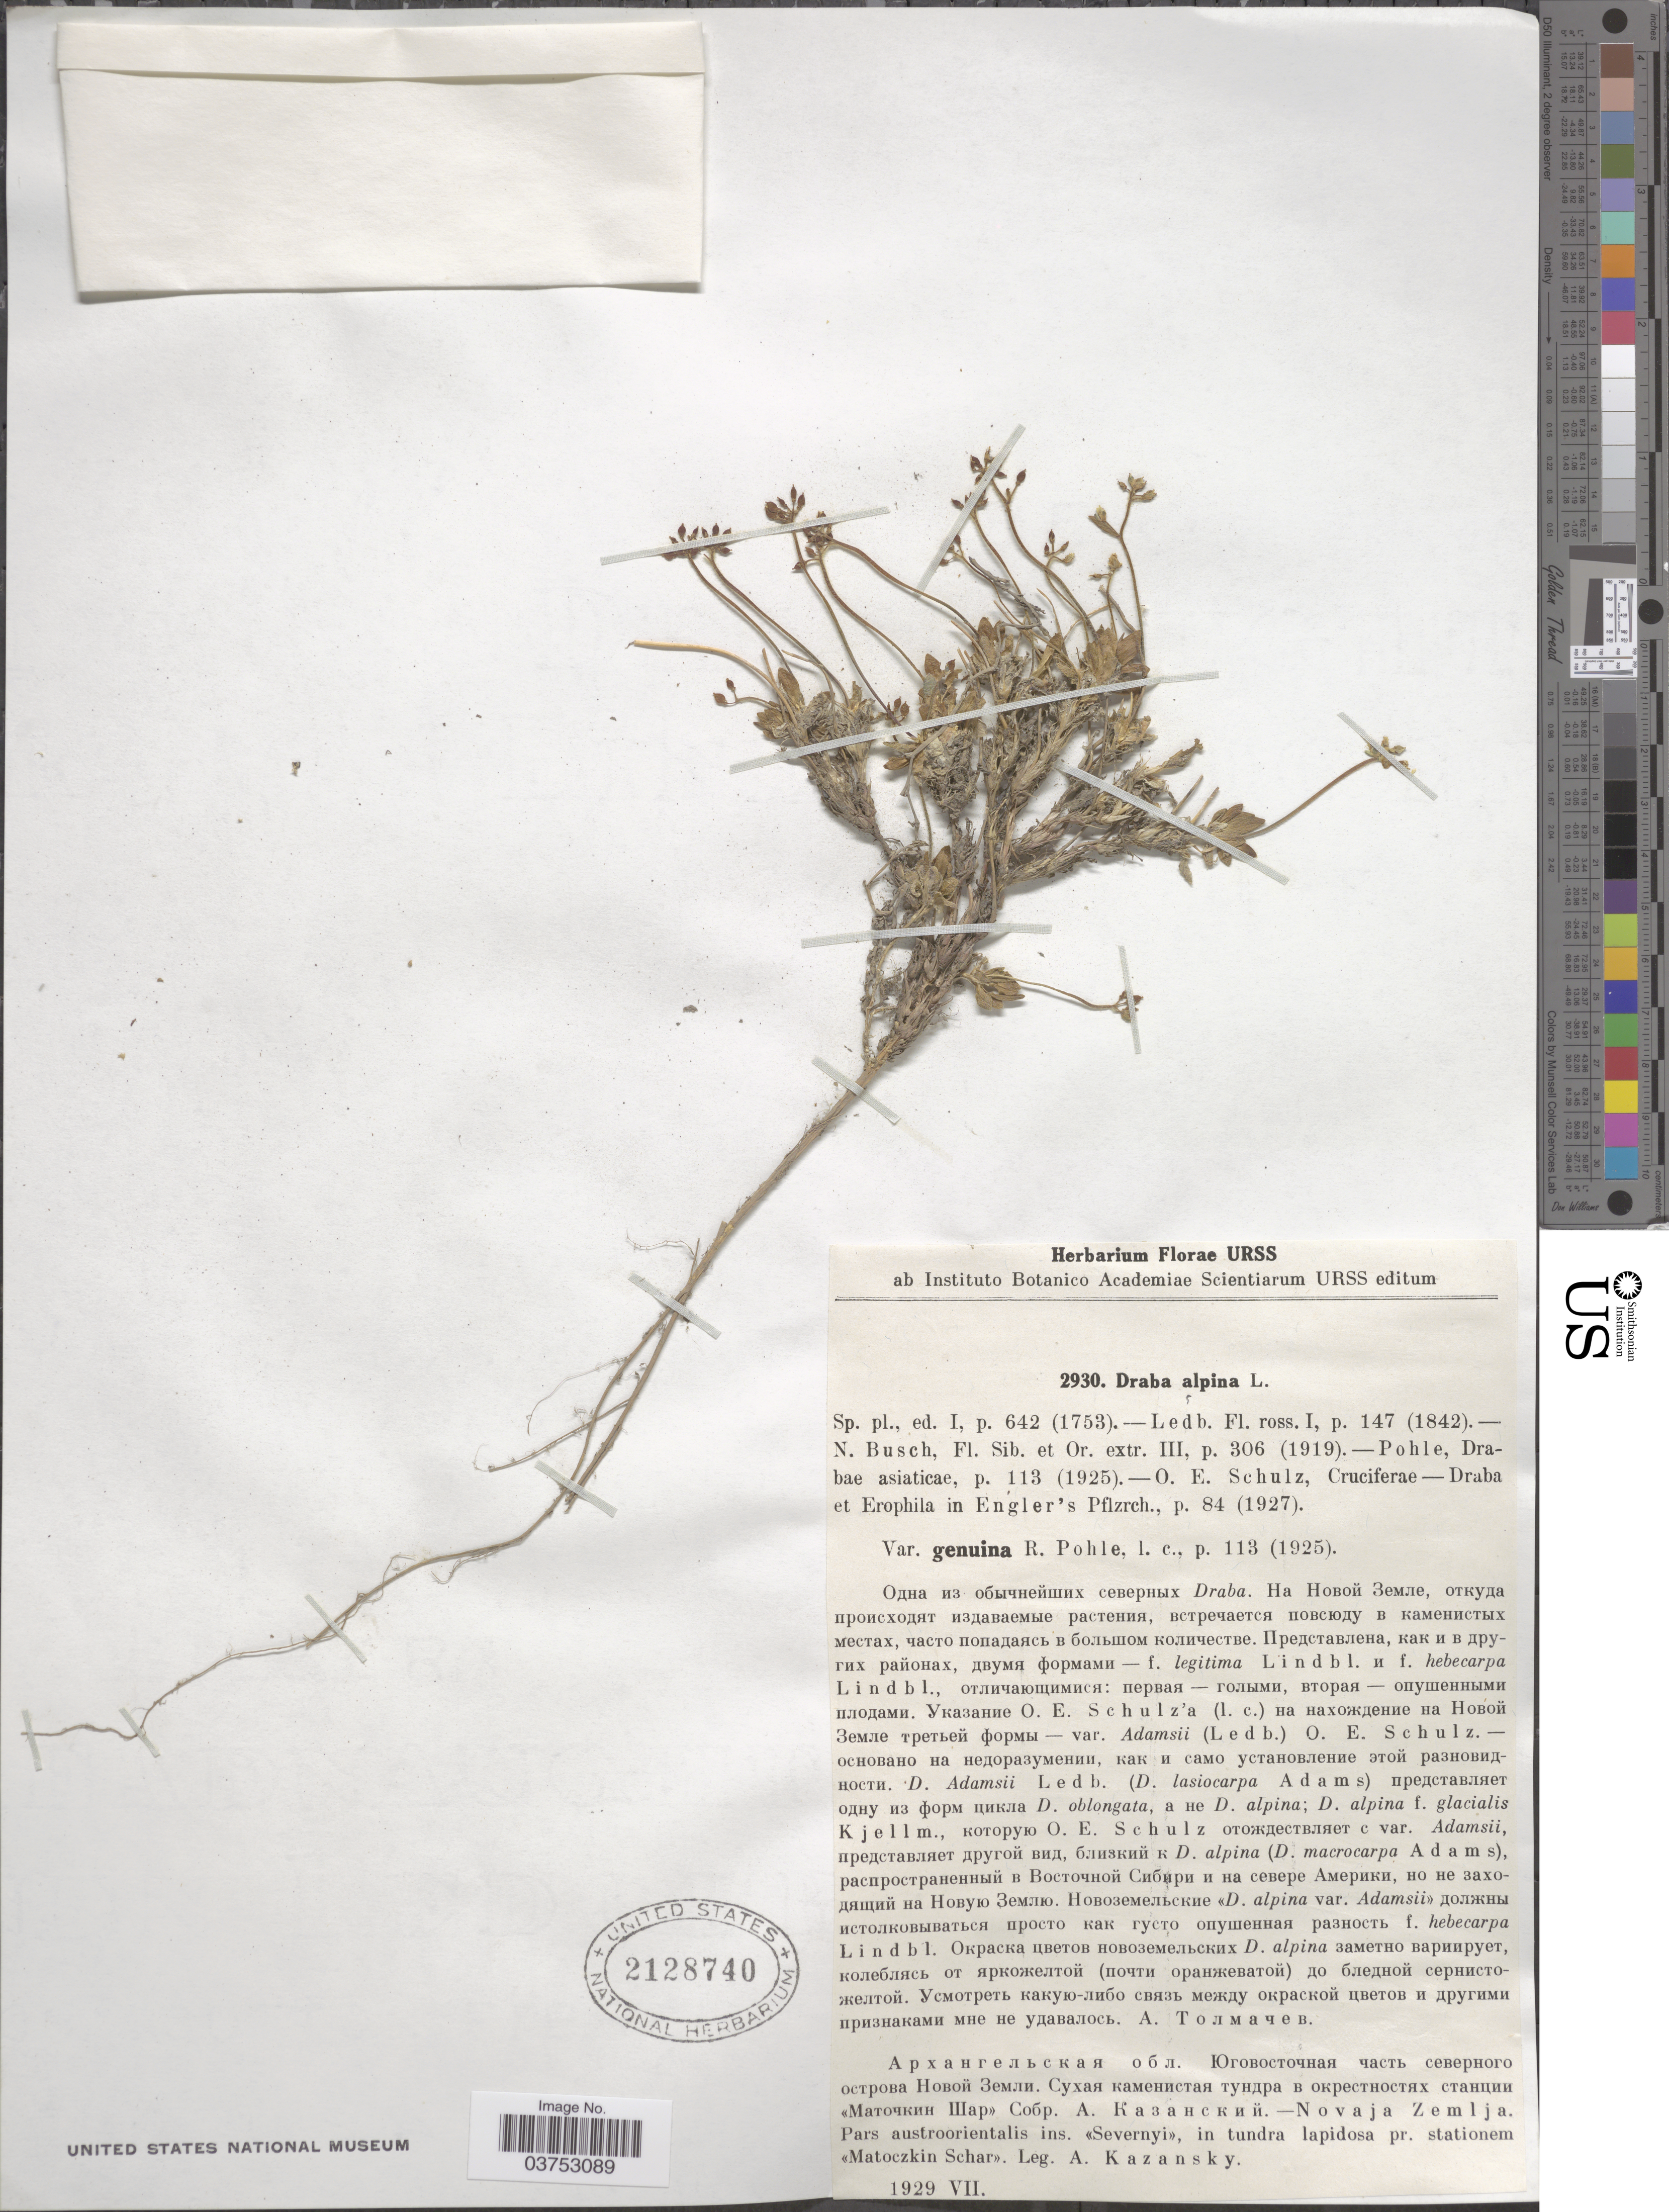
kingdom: Plantae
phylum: Tracheophyta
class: Magnoliopsida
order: Brassicales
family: Brassicaceae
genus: Draba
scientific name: Draba alpina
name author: L.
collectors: A. Kazansky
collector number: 2930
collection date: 1929-07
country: Russian Federation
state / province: Arkhangelsk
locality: Novaja Zemlja. Pars austroorientalis ins. «Severnyi», in tundra lapidosa pr. stationem «Matoczkin Schar».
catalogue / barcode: US 2128740